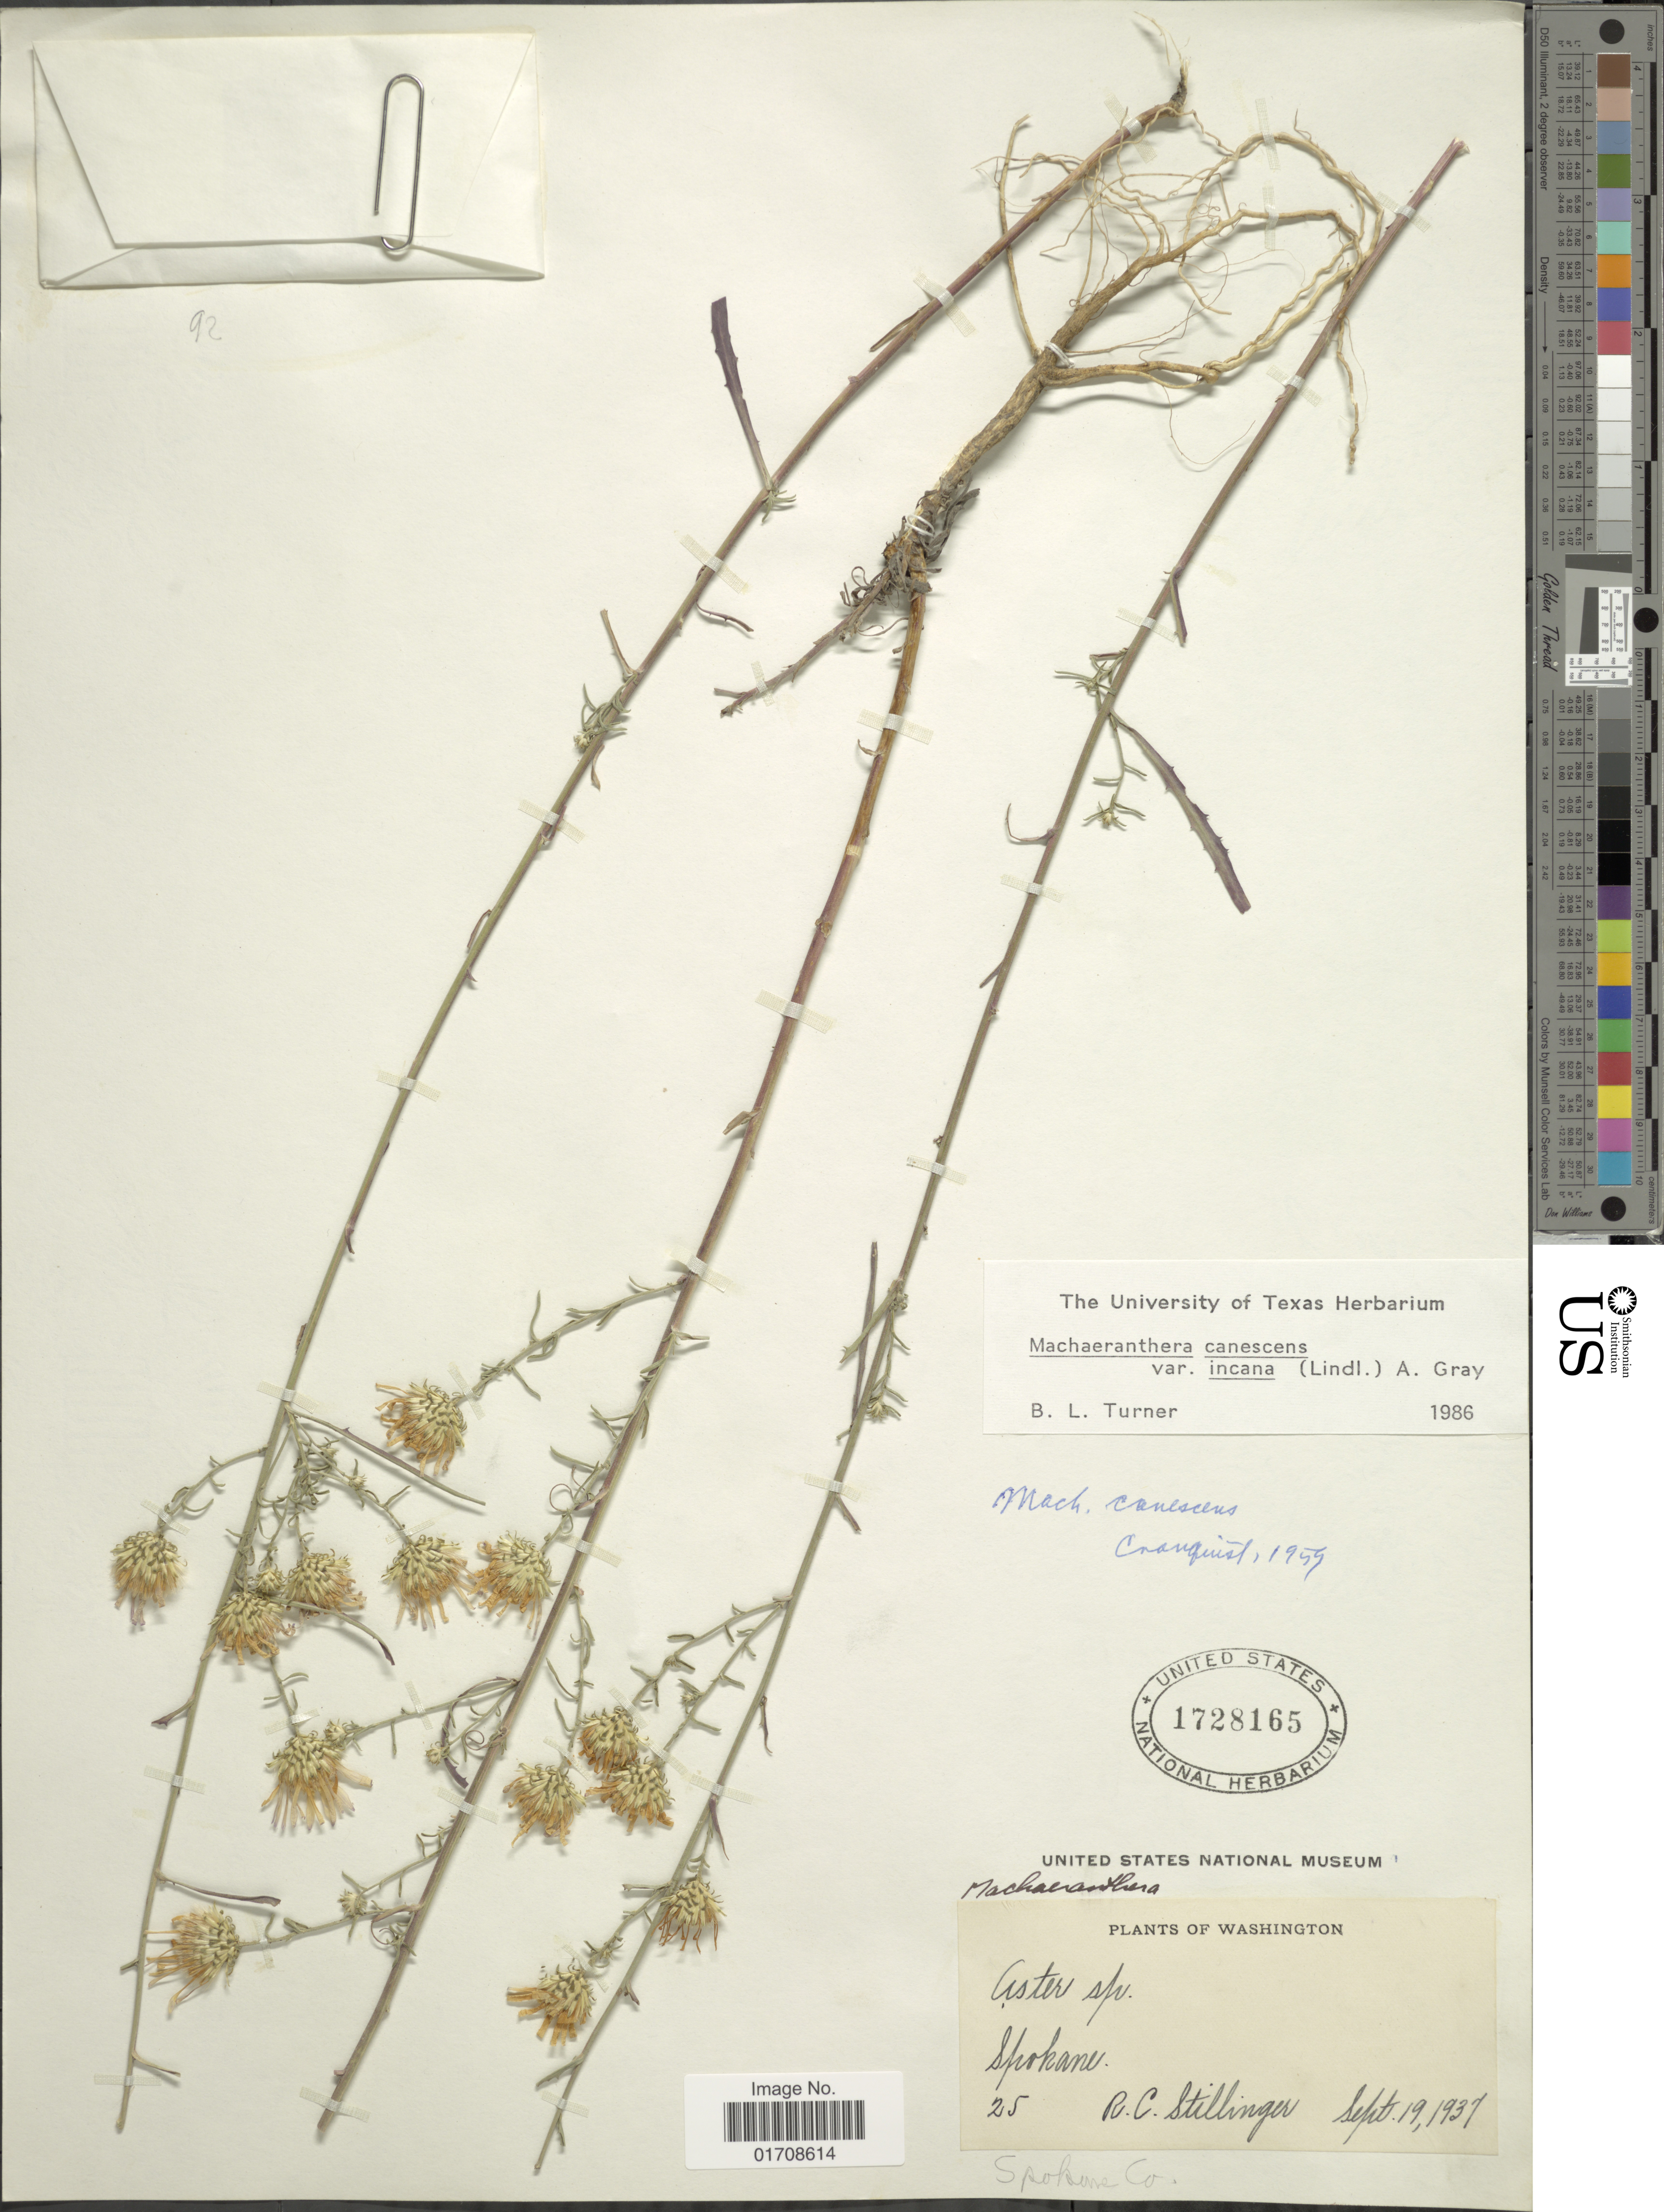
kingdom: Plantae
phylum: Tracheophyta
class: Magnoliopsida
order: Asterales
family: Asteraceae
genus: Machaeranthera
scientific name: Machaeranthera canescens var. incana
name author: (Lindl.) A. Gray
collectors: R. Stillinger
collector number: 25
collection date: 1937-09-19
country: United States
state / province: Washington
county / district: Spokane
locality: Spokane, Spokane Co.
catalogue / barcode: US 1728165